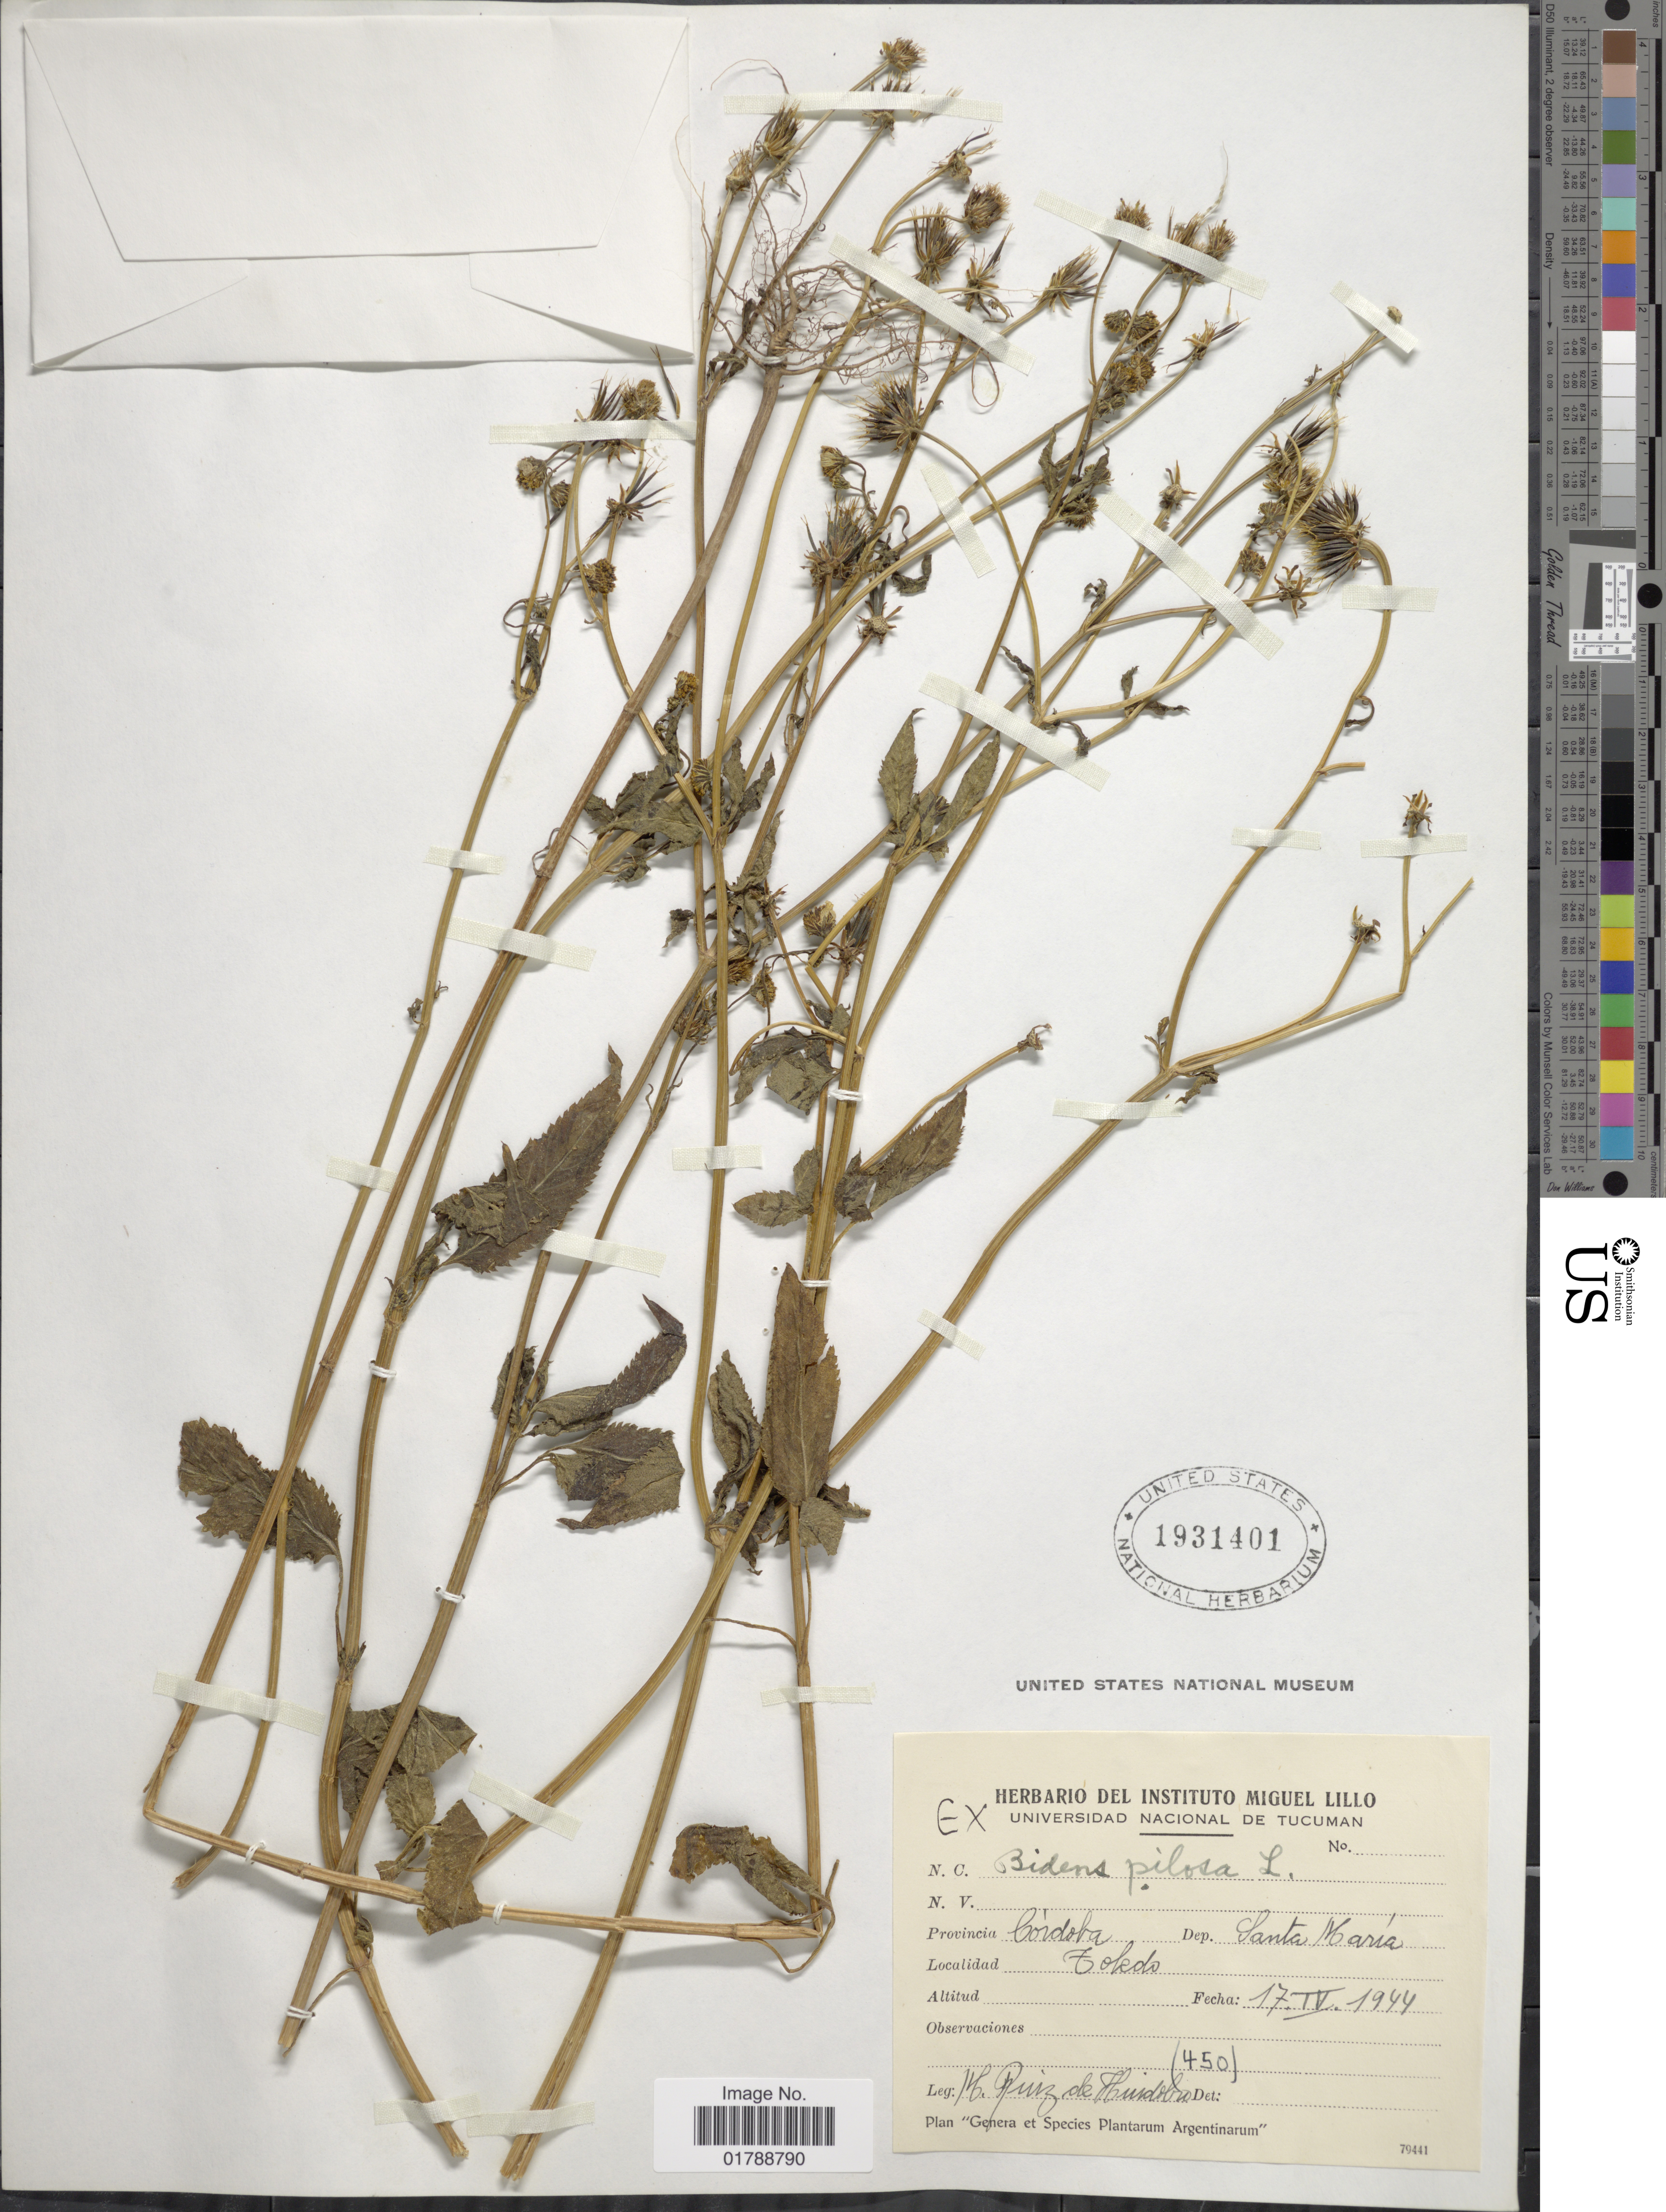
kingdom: Plantae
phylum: Tracheophyta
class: Magnoliopsida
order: Asterales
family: Asteraceae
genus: Bidens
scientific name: Bidens pilosa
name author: L.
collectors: M. Ruiz Huidobro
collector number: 450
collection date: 1944-04-17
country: Argentina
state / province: Cordoba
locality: Dep. Santa María. Toledo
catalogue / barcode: US 1931401